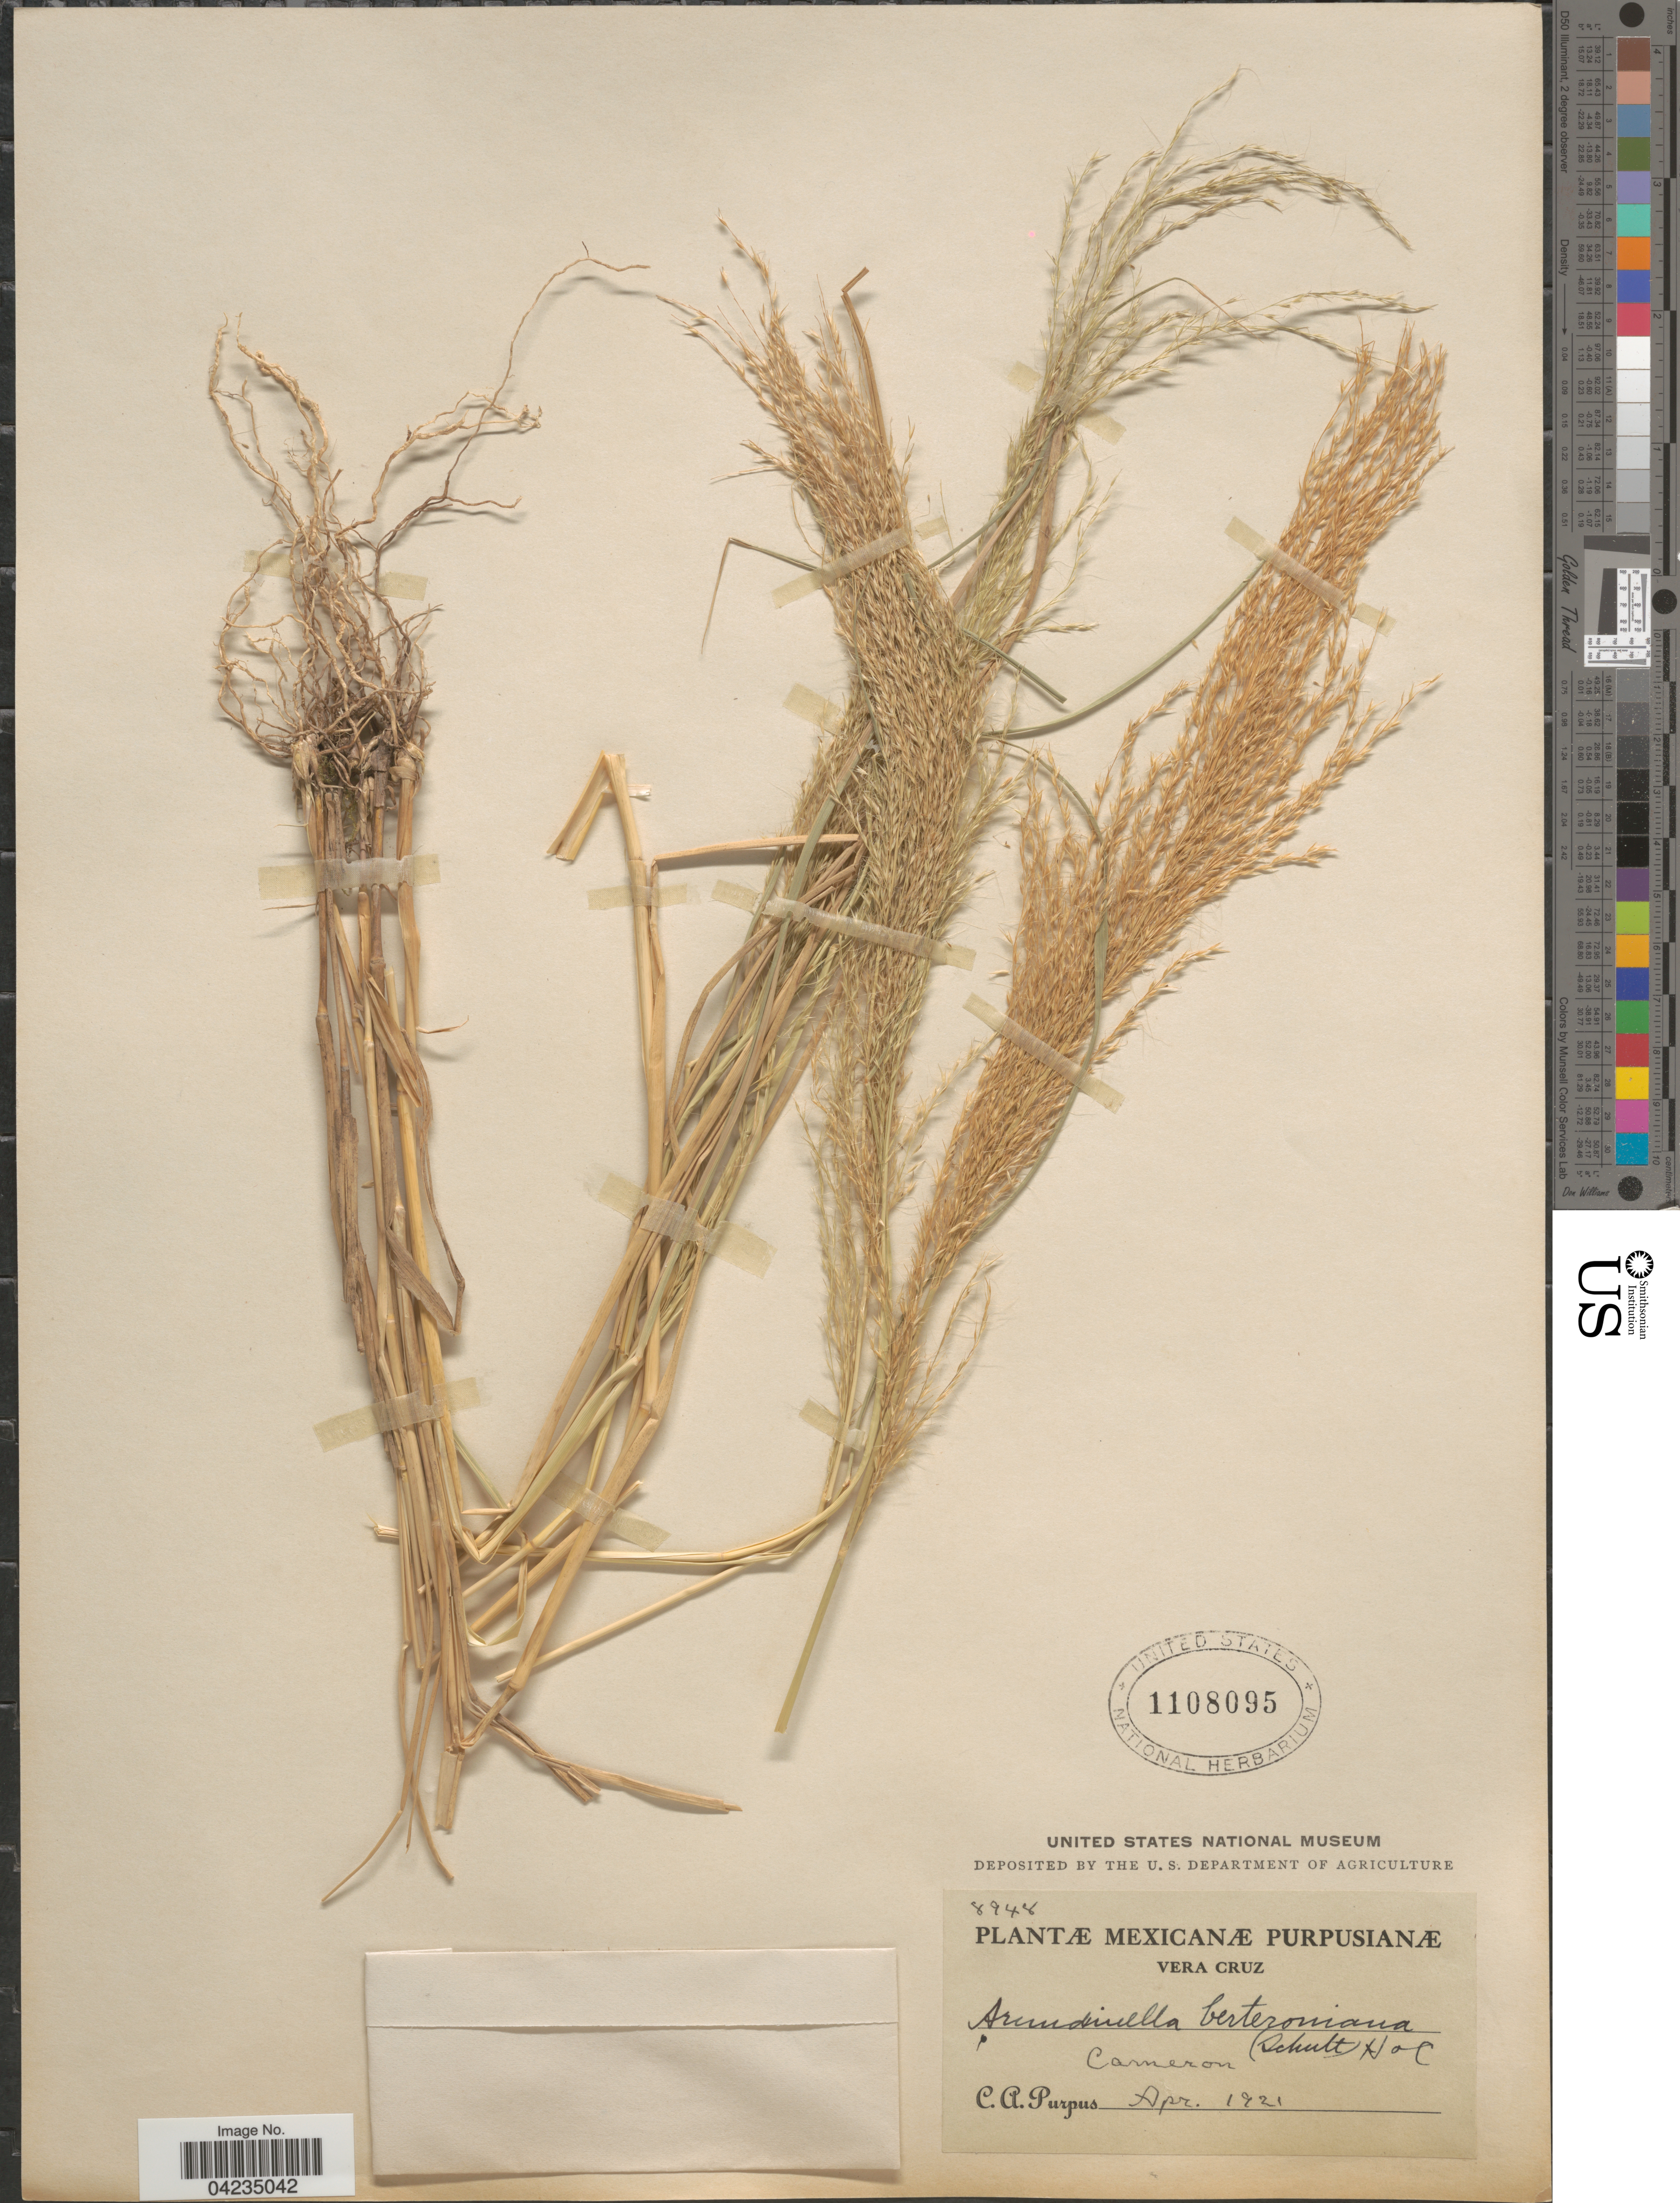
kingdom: Plantae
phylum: Tracheophyta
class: Liliopsida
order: Poales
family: Poaceae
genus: Arundinella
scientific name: Arundinella berteroniana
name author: (Schult.) Hitchc. & Chase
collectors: C. A. Purpus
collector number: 8948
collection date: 1921-04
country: Mexico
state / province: Veracruz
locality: Mexicanæ Purpusianæ. Vera Cruz. Cameron.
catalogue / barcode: US 1108095